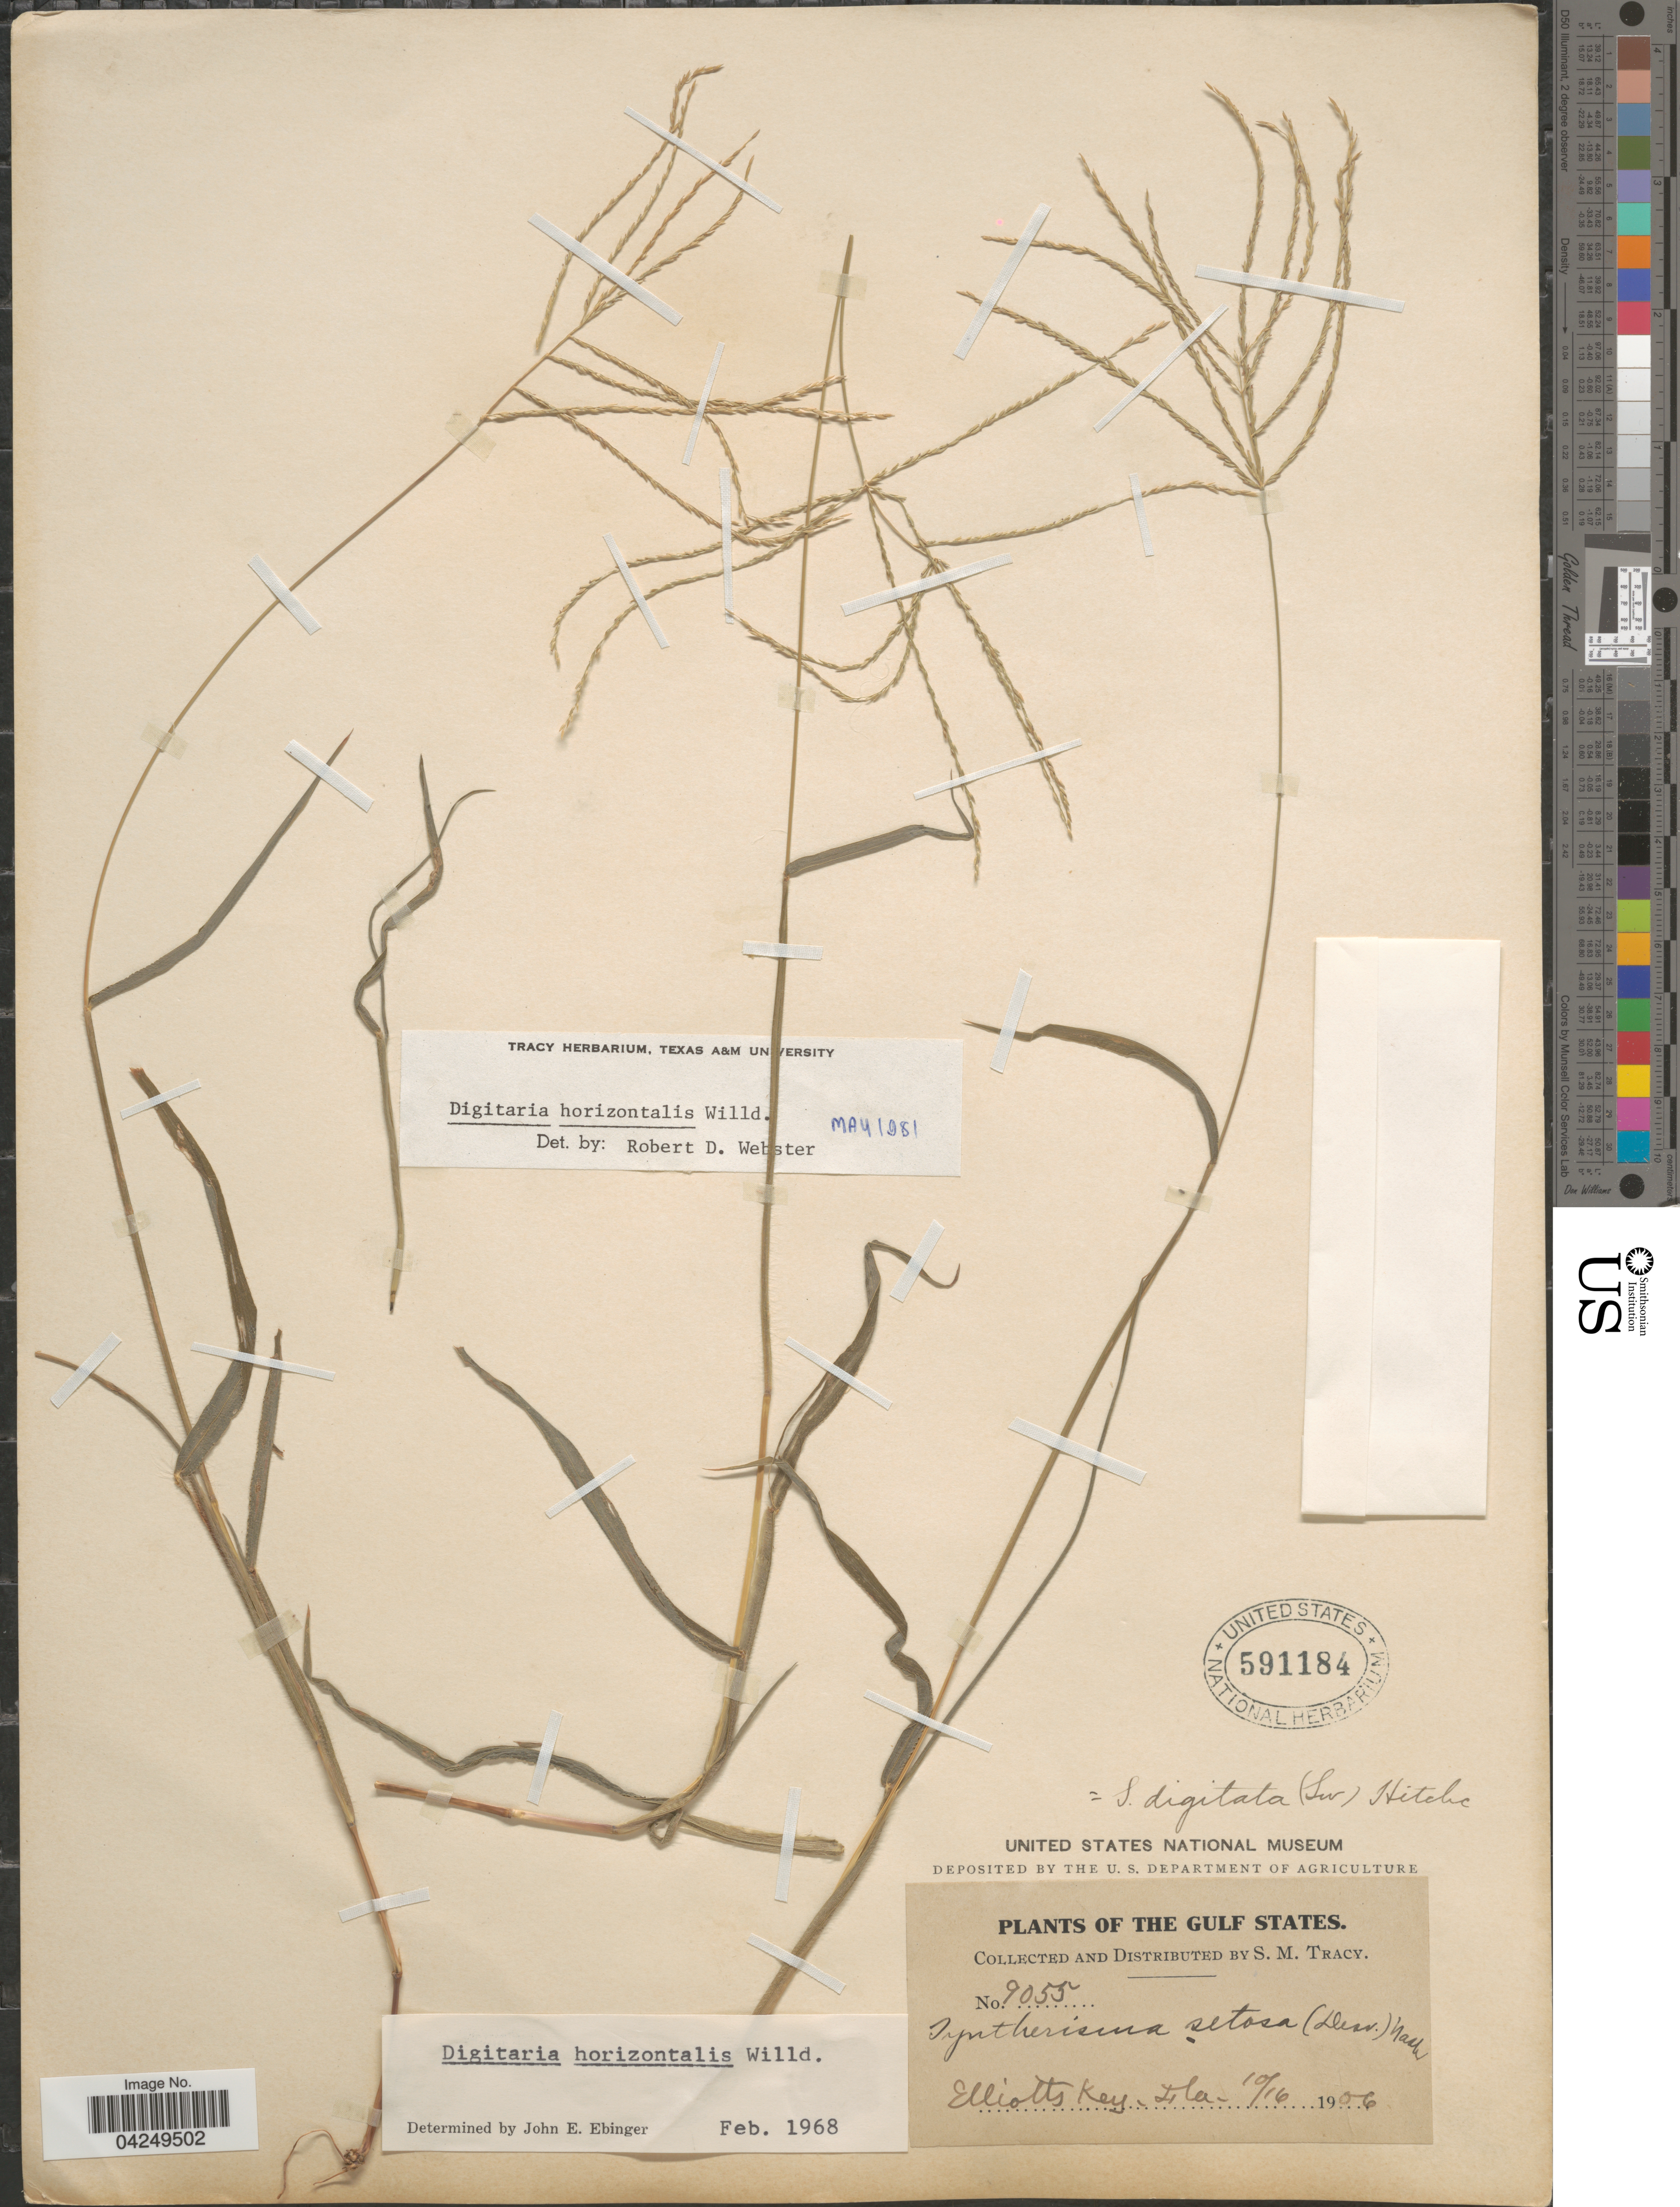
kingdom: Plantae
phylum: Tracheophyta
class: Liliopsida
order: Poales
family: Poaceae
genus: Digitaria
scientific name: Digitaria horizontalis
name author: Willd.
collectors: S. M. Tracy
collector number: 9055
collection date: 1906-10-16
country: United States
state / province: Florida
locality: The Gulf States. Elliotts Key.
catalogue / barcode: US 591184